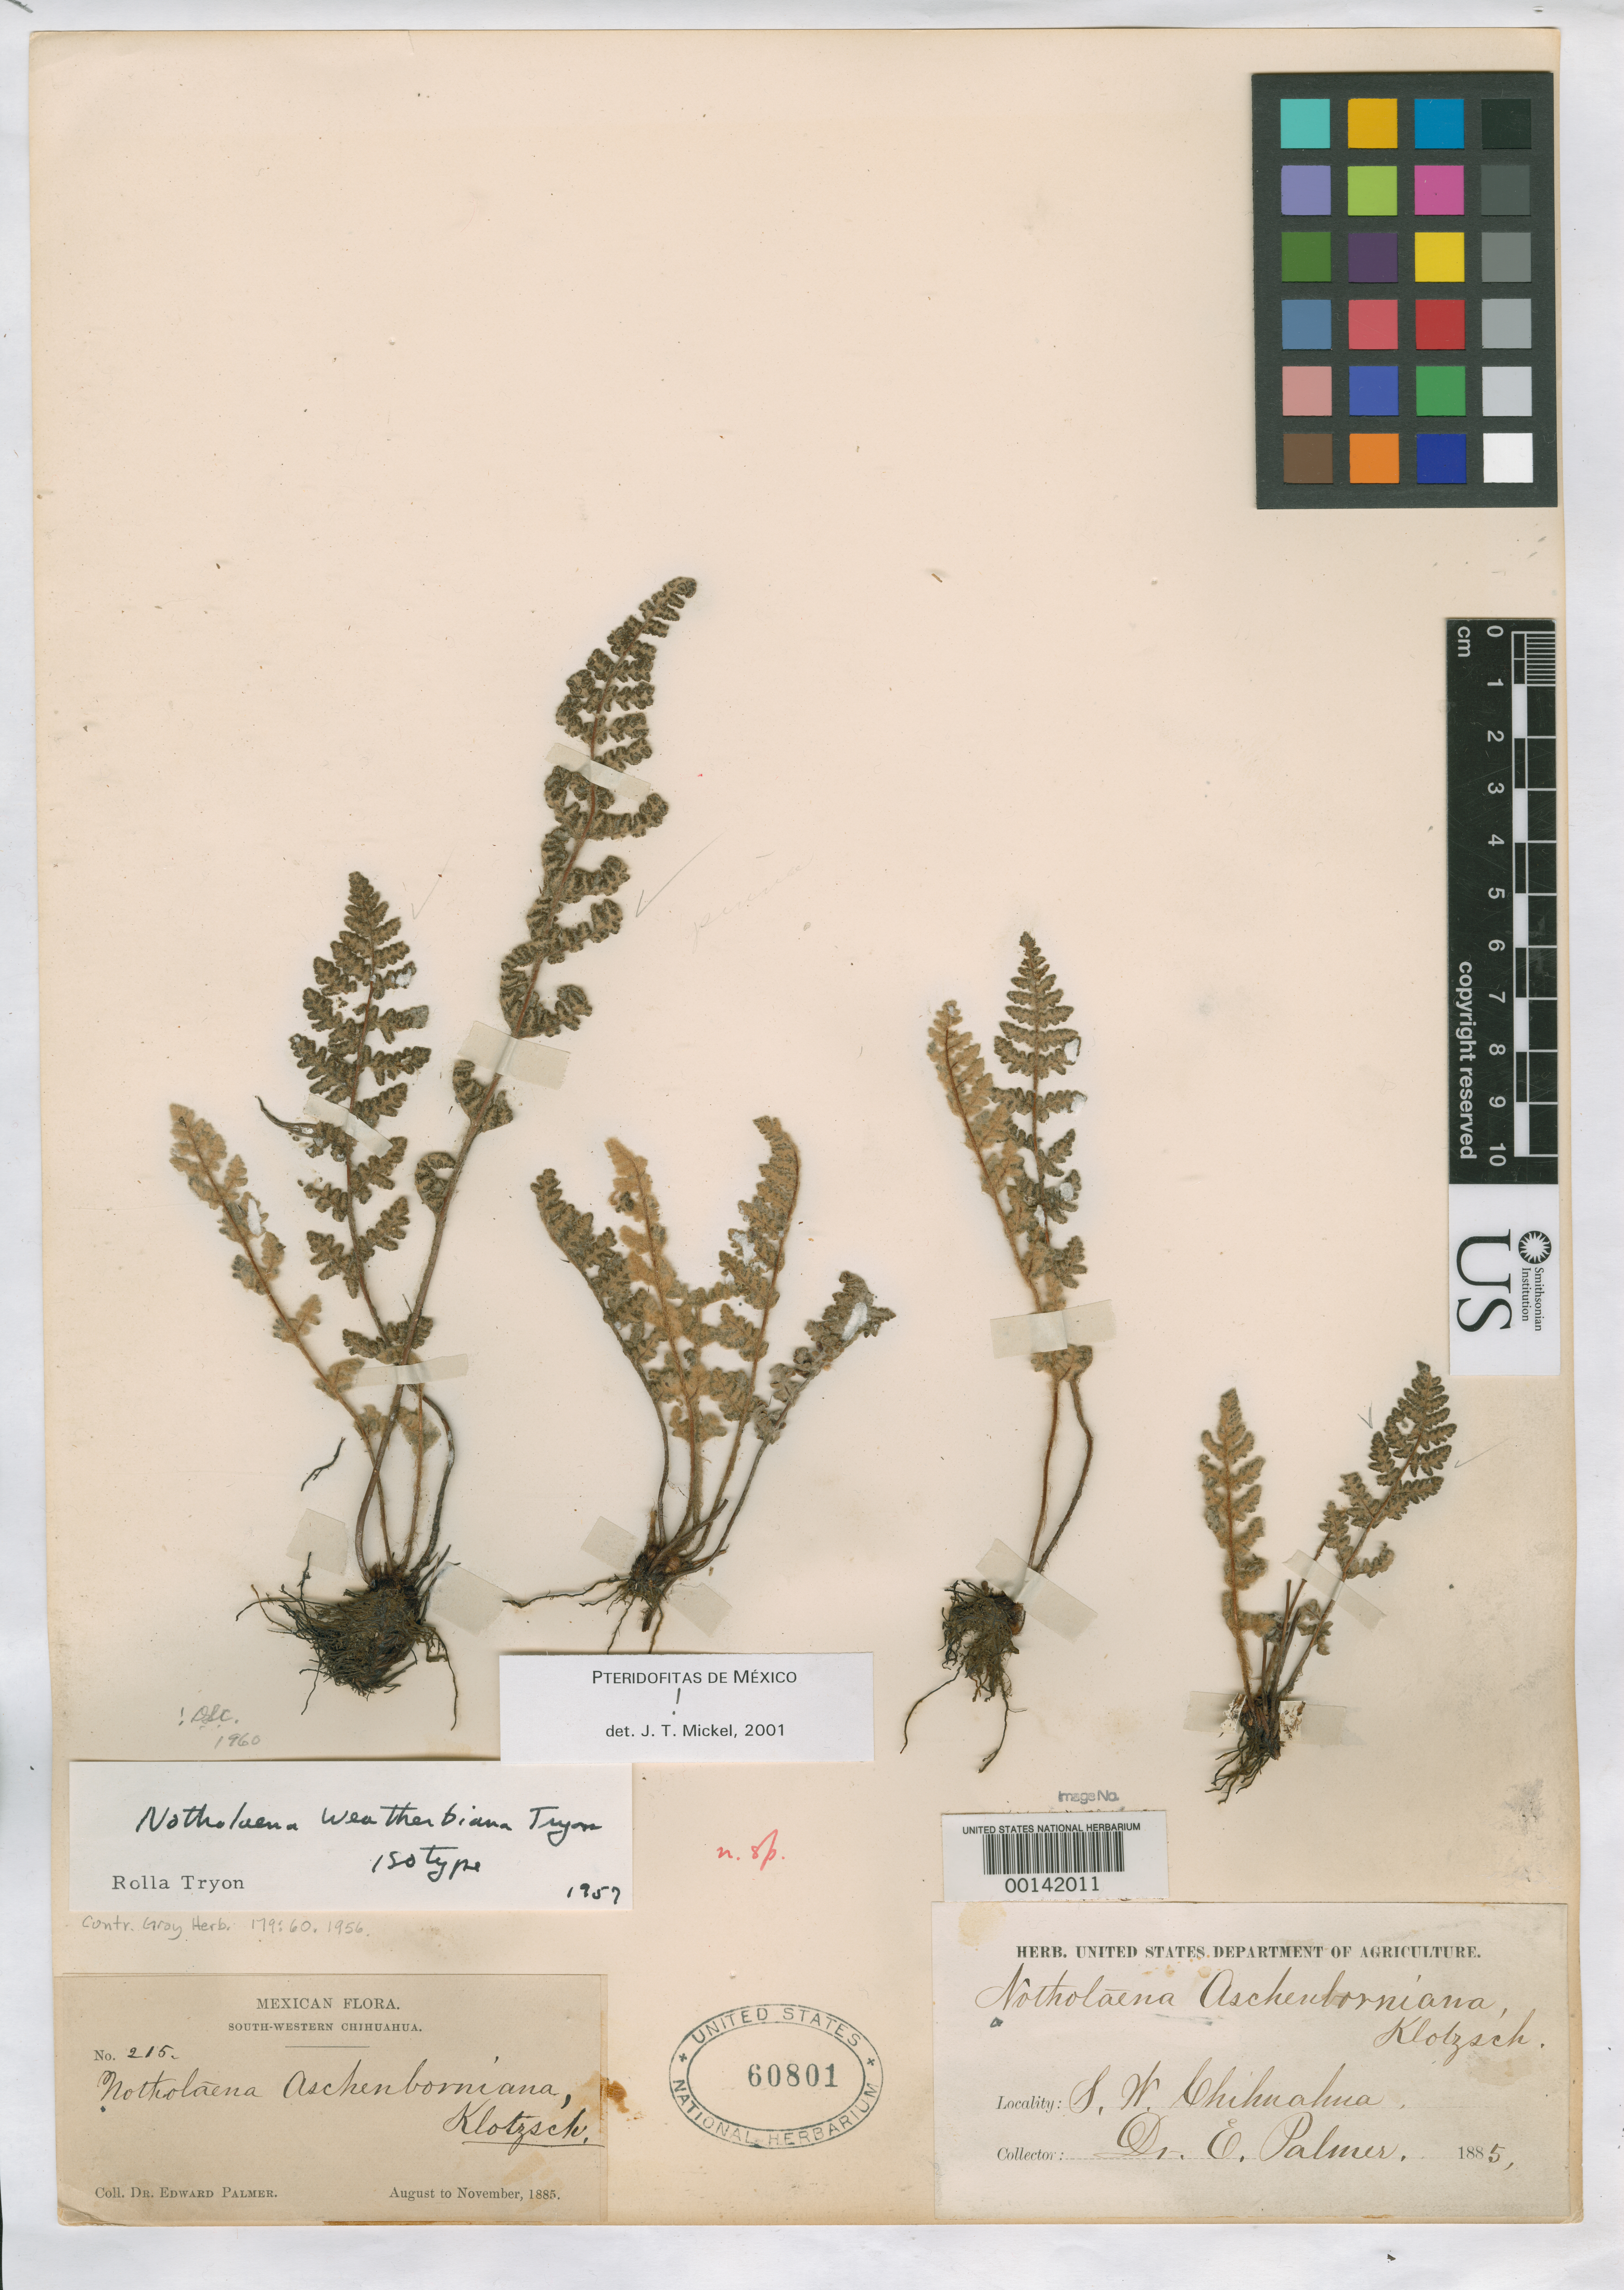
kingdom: Plantae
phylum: Tracheophyta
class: Polypodiopsida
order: Polypodiales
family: Pteridaceae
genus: Notholaena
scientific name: Notholaena weatherbiana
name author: R.M. Tryon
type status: Isotype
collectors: E. Palmer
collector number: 215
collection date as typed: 1885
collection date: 1885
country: Mexico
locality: E of Monserrat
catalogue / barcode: US 60801